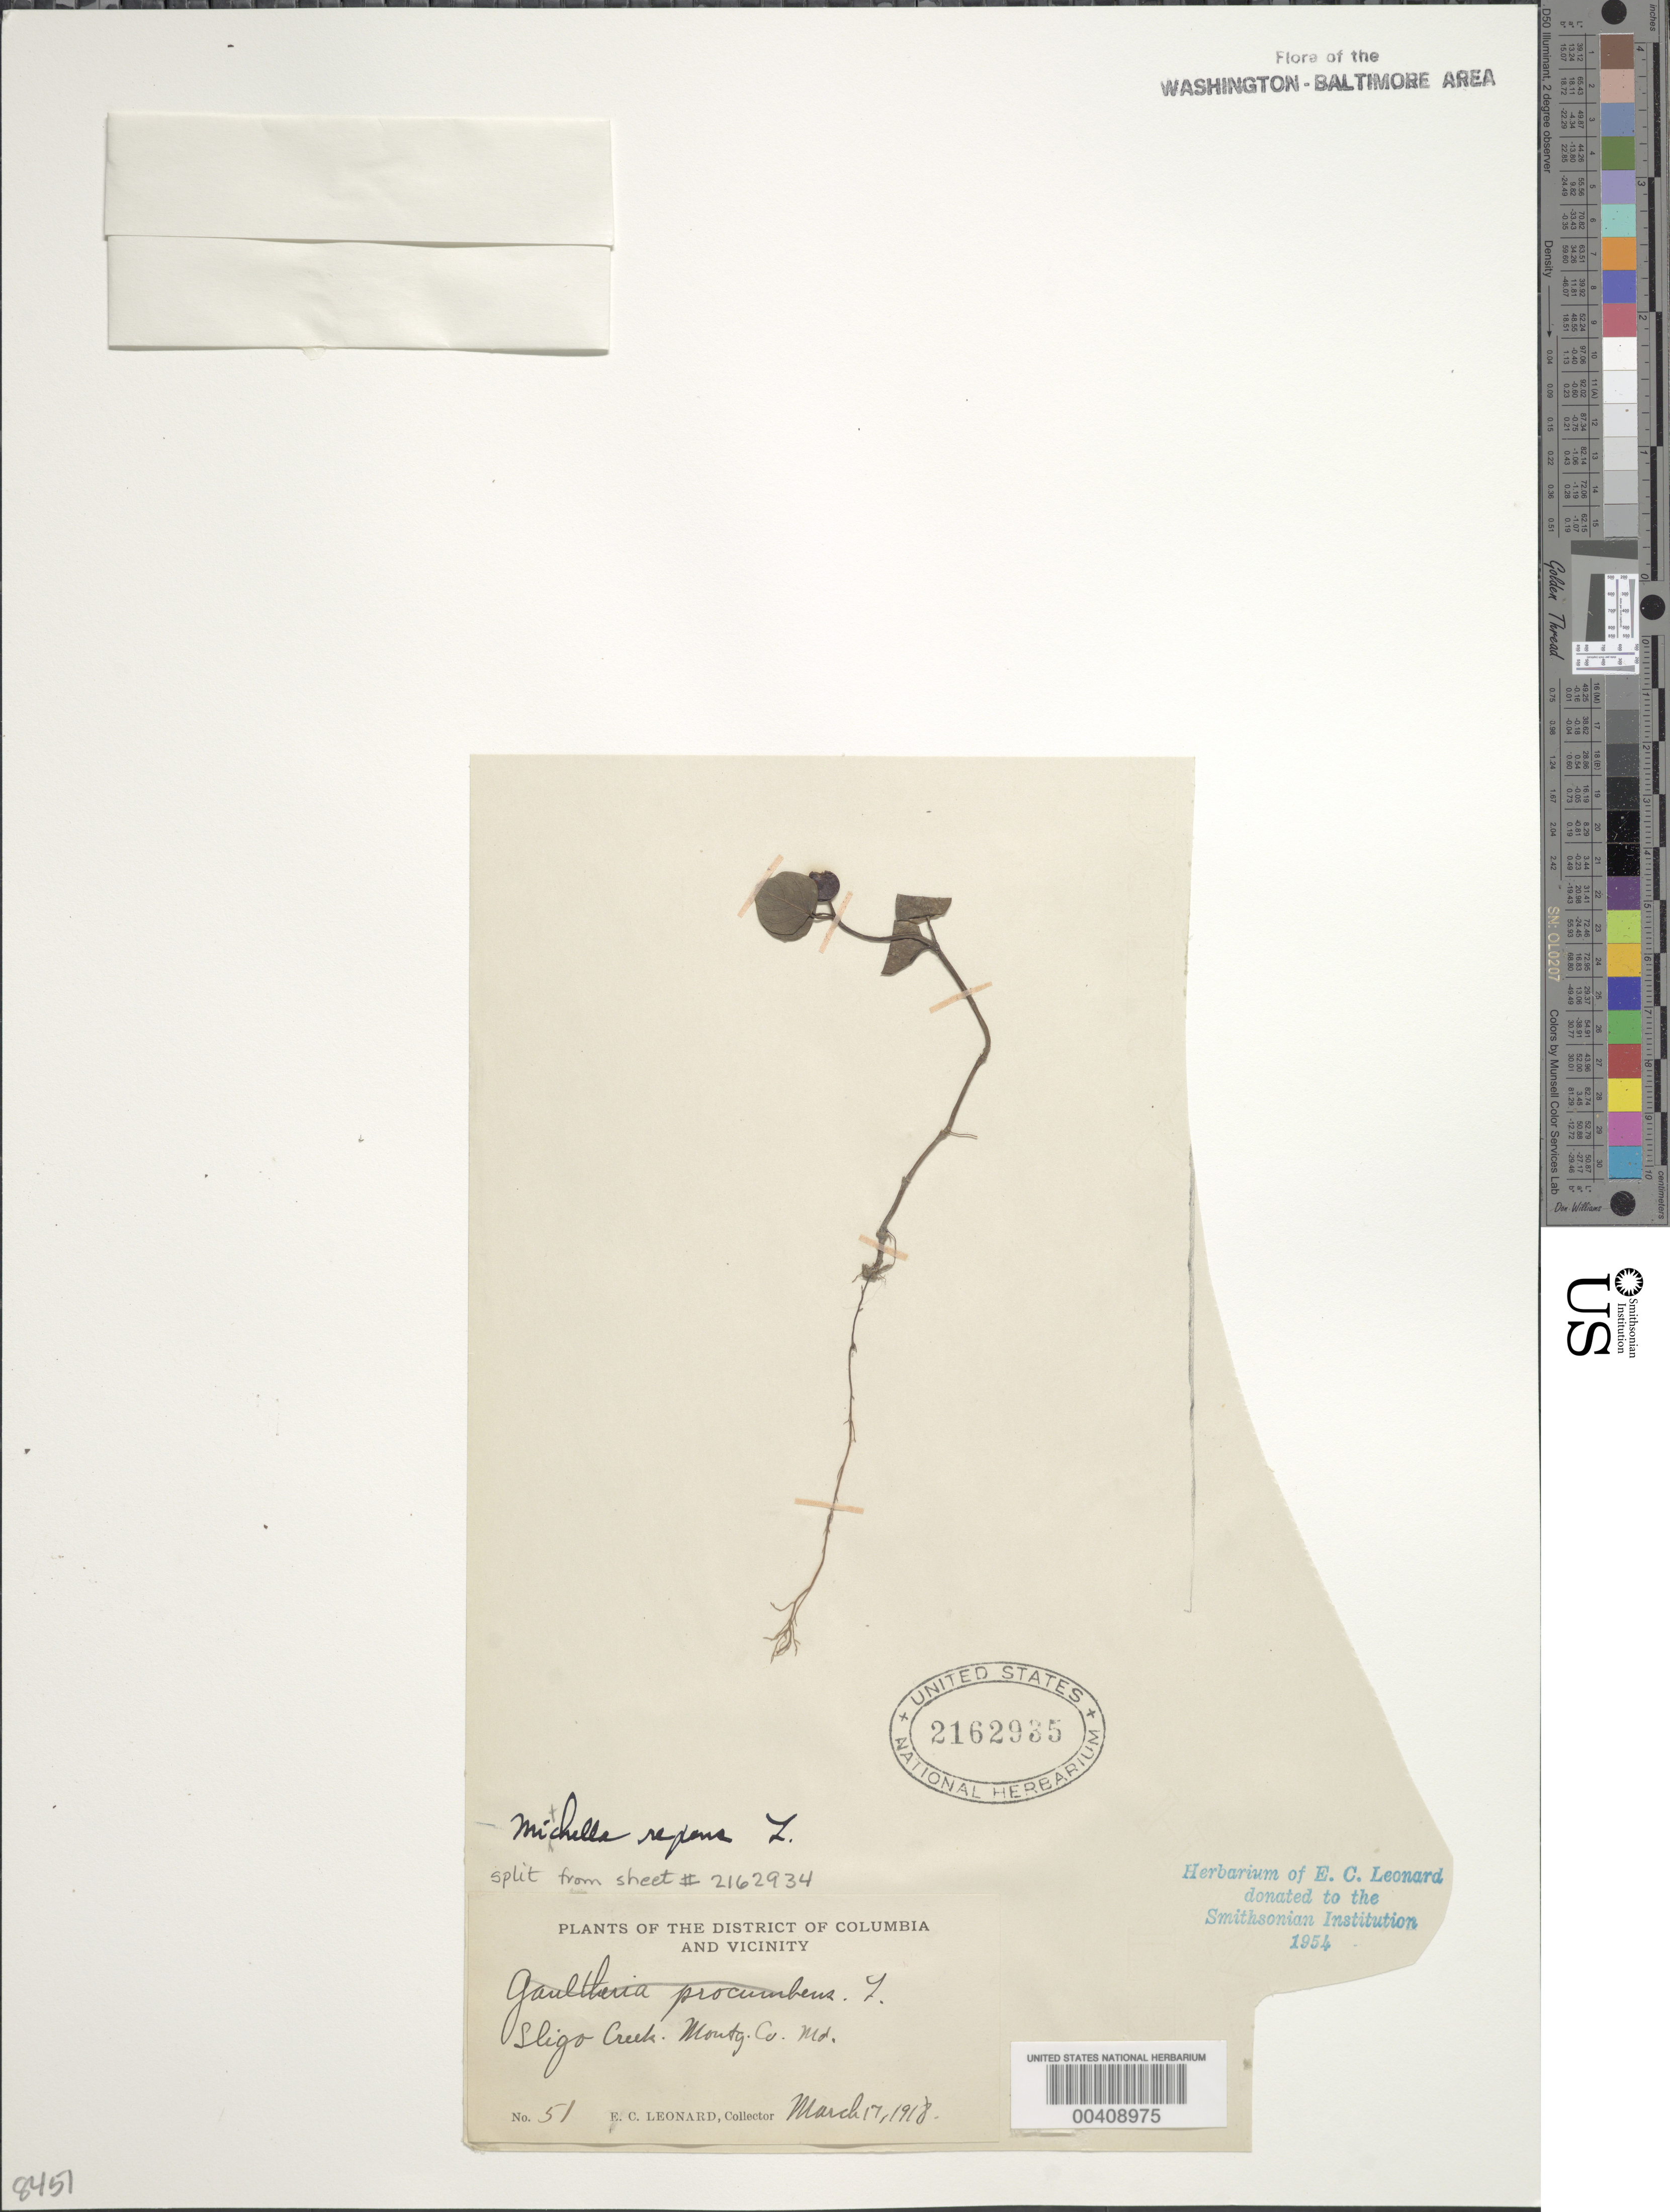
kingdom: Plantae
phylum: Tracheophyta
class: Magnoliopsida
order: Gentianales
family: Rubiaceae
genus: Mitchella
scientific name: Mitchella repens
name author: L.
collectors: E. C. Leonard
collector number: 51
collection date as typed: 17 Mar 1918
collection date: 1918-03-17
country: United States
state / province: Maryland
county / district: Montgomery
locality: Sligo Creek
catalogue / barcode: US 2162935